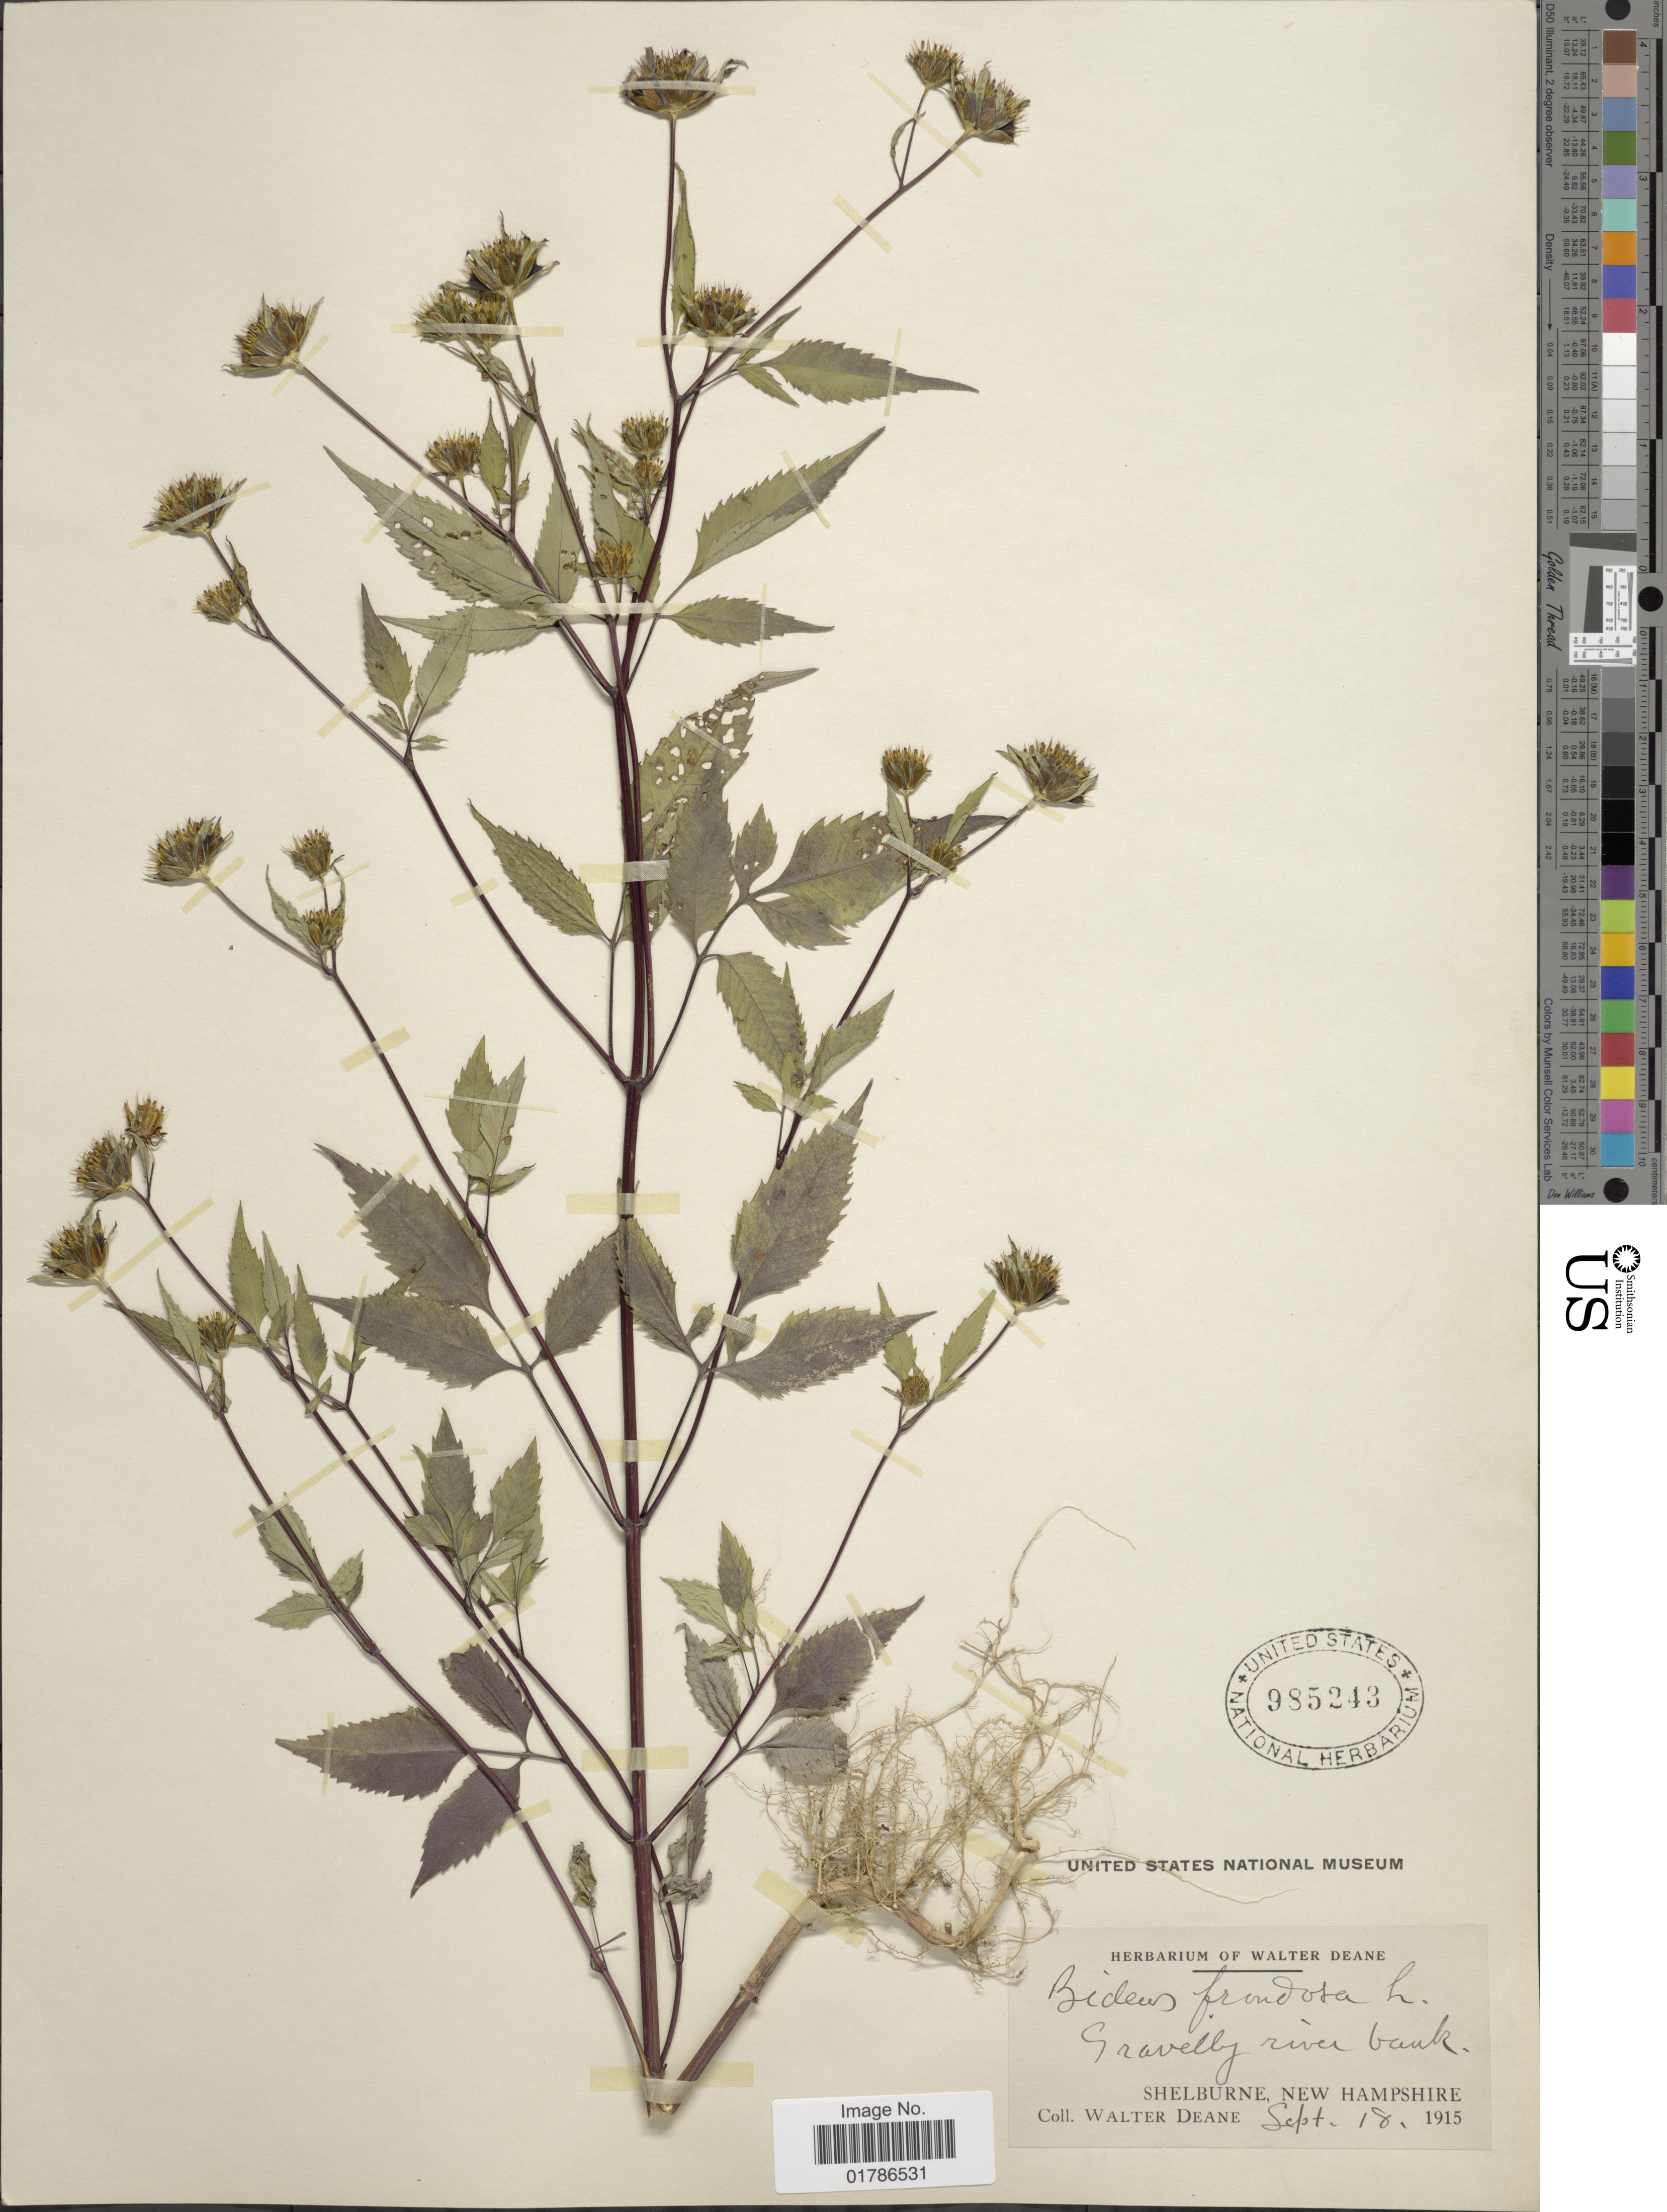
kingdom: Plantae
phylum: Tracheophyta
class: Magnoliopsida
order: Asterales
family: Asteraceae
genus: Bidens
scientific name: Bidens frondosa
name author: L.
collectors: W. Deane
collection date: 1915-09-18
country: United States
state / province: New Hampshire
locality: Shelburne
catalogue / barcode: US 985243